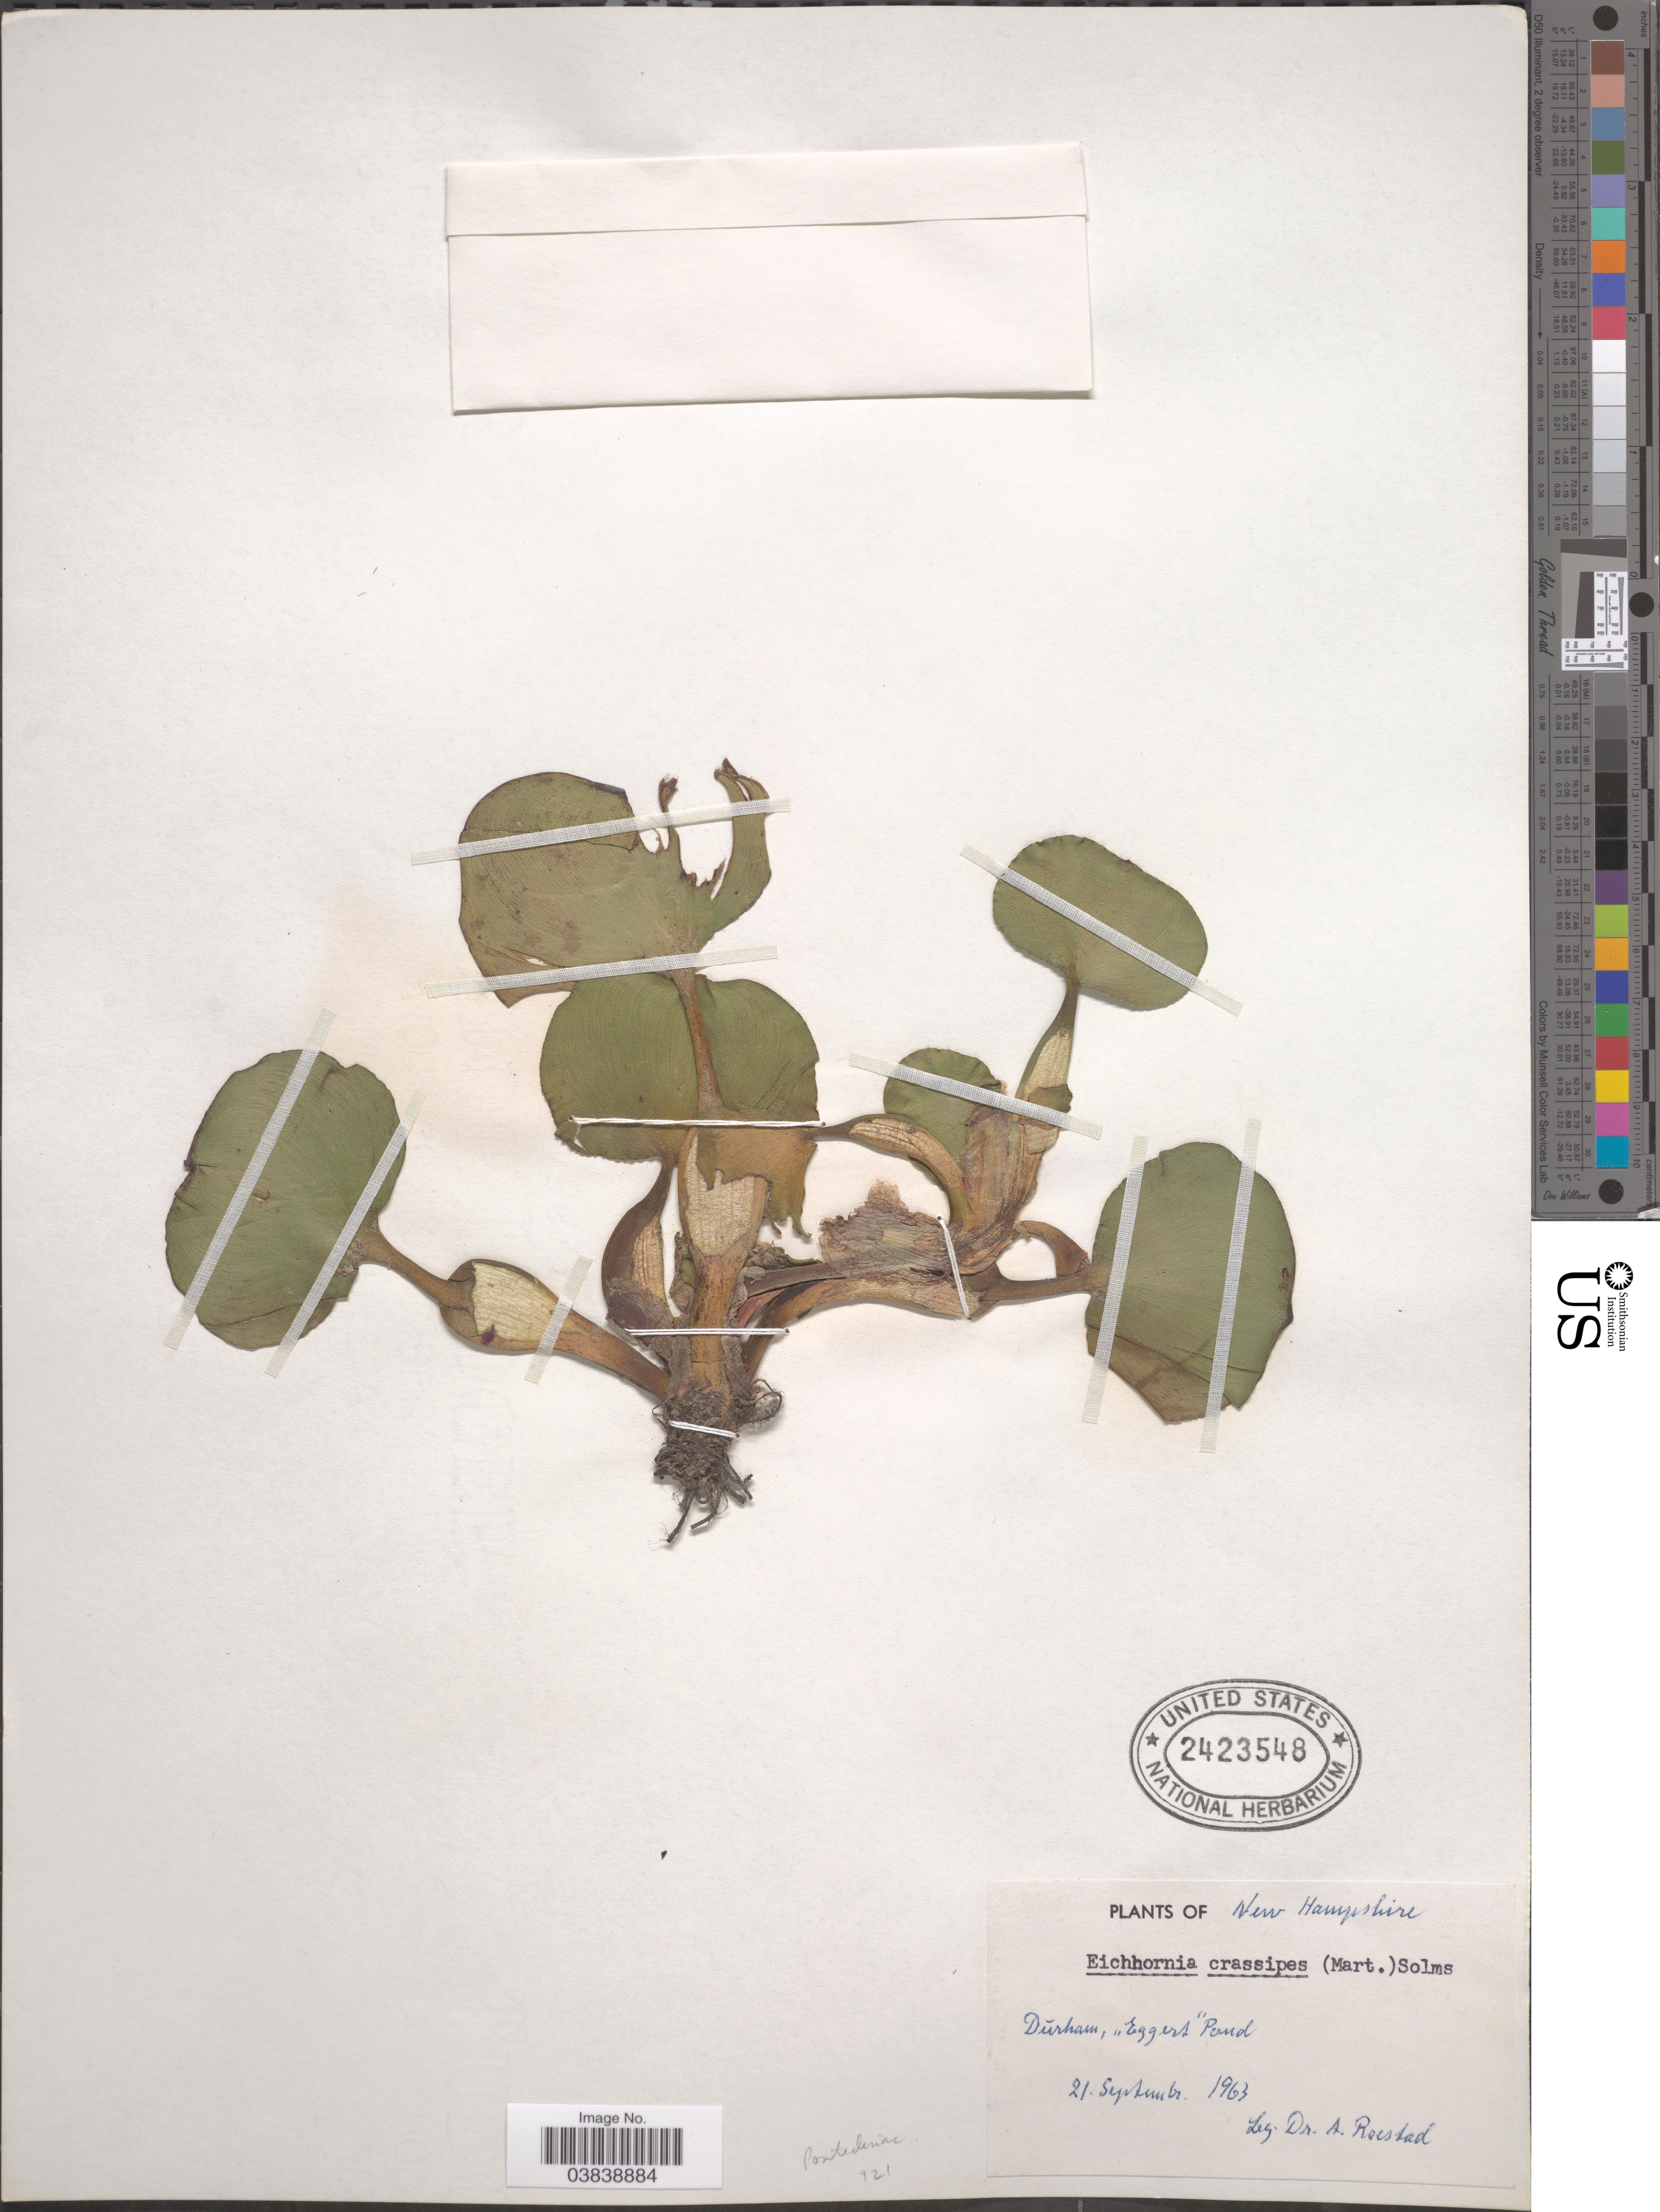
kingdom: Plantae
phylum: Tracheophyta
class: Liliopsida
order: Commelinales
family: Pontederiaceae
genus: Eichhornia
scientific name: Eichhornia crassipes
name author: (Mart.) Solms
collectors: A. Róstad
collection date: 1963-09-21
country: United States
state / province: New Hampshire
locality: Durham; "Eggers" Pond.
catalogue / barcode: US 2423548